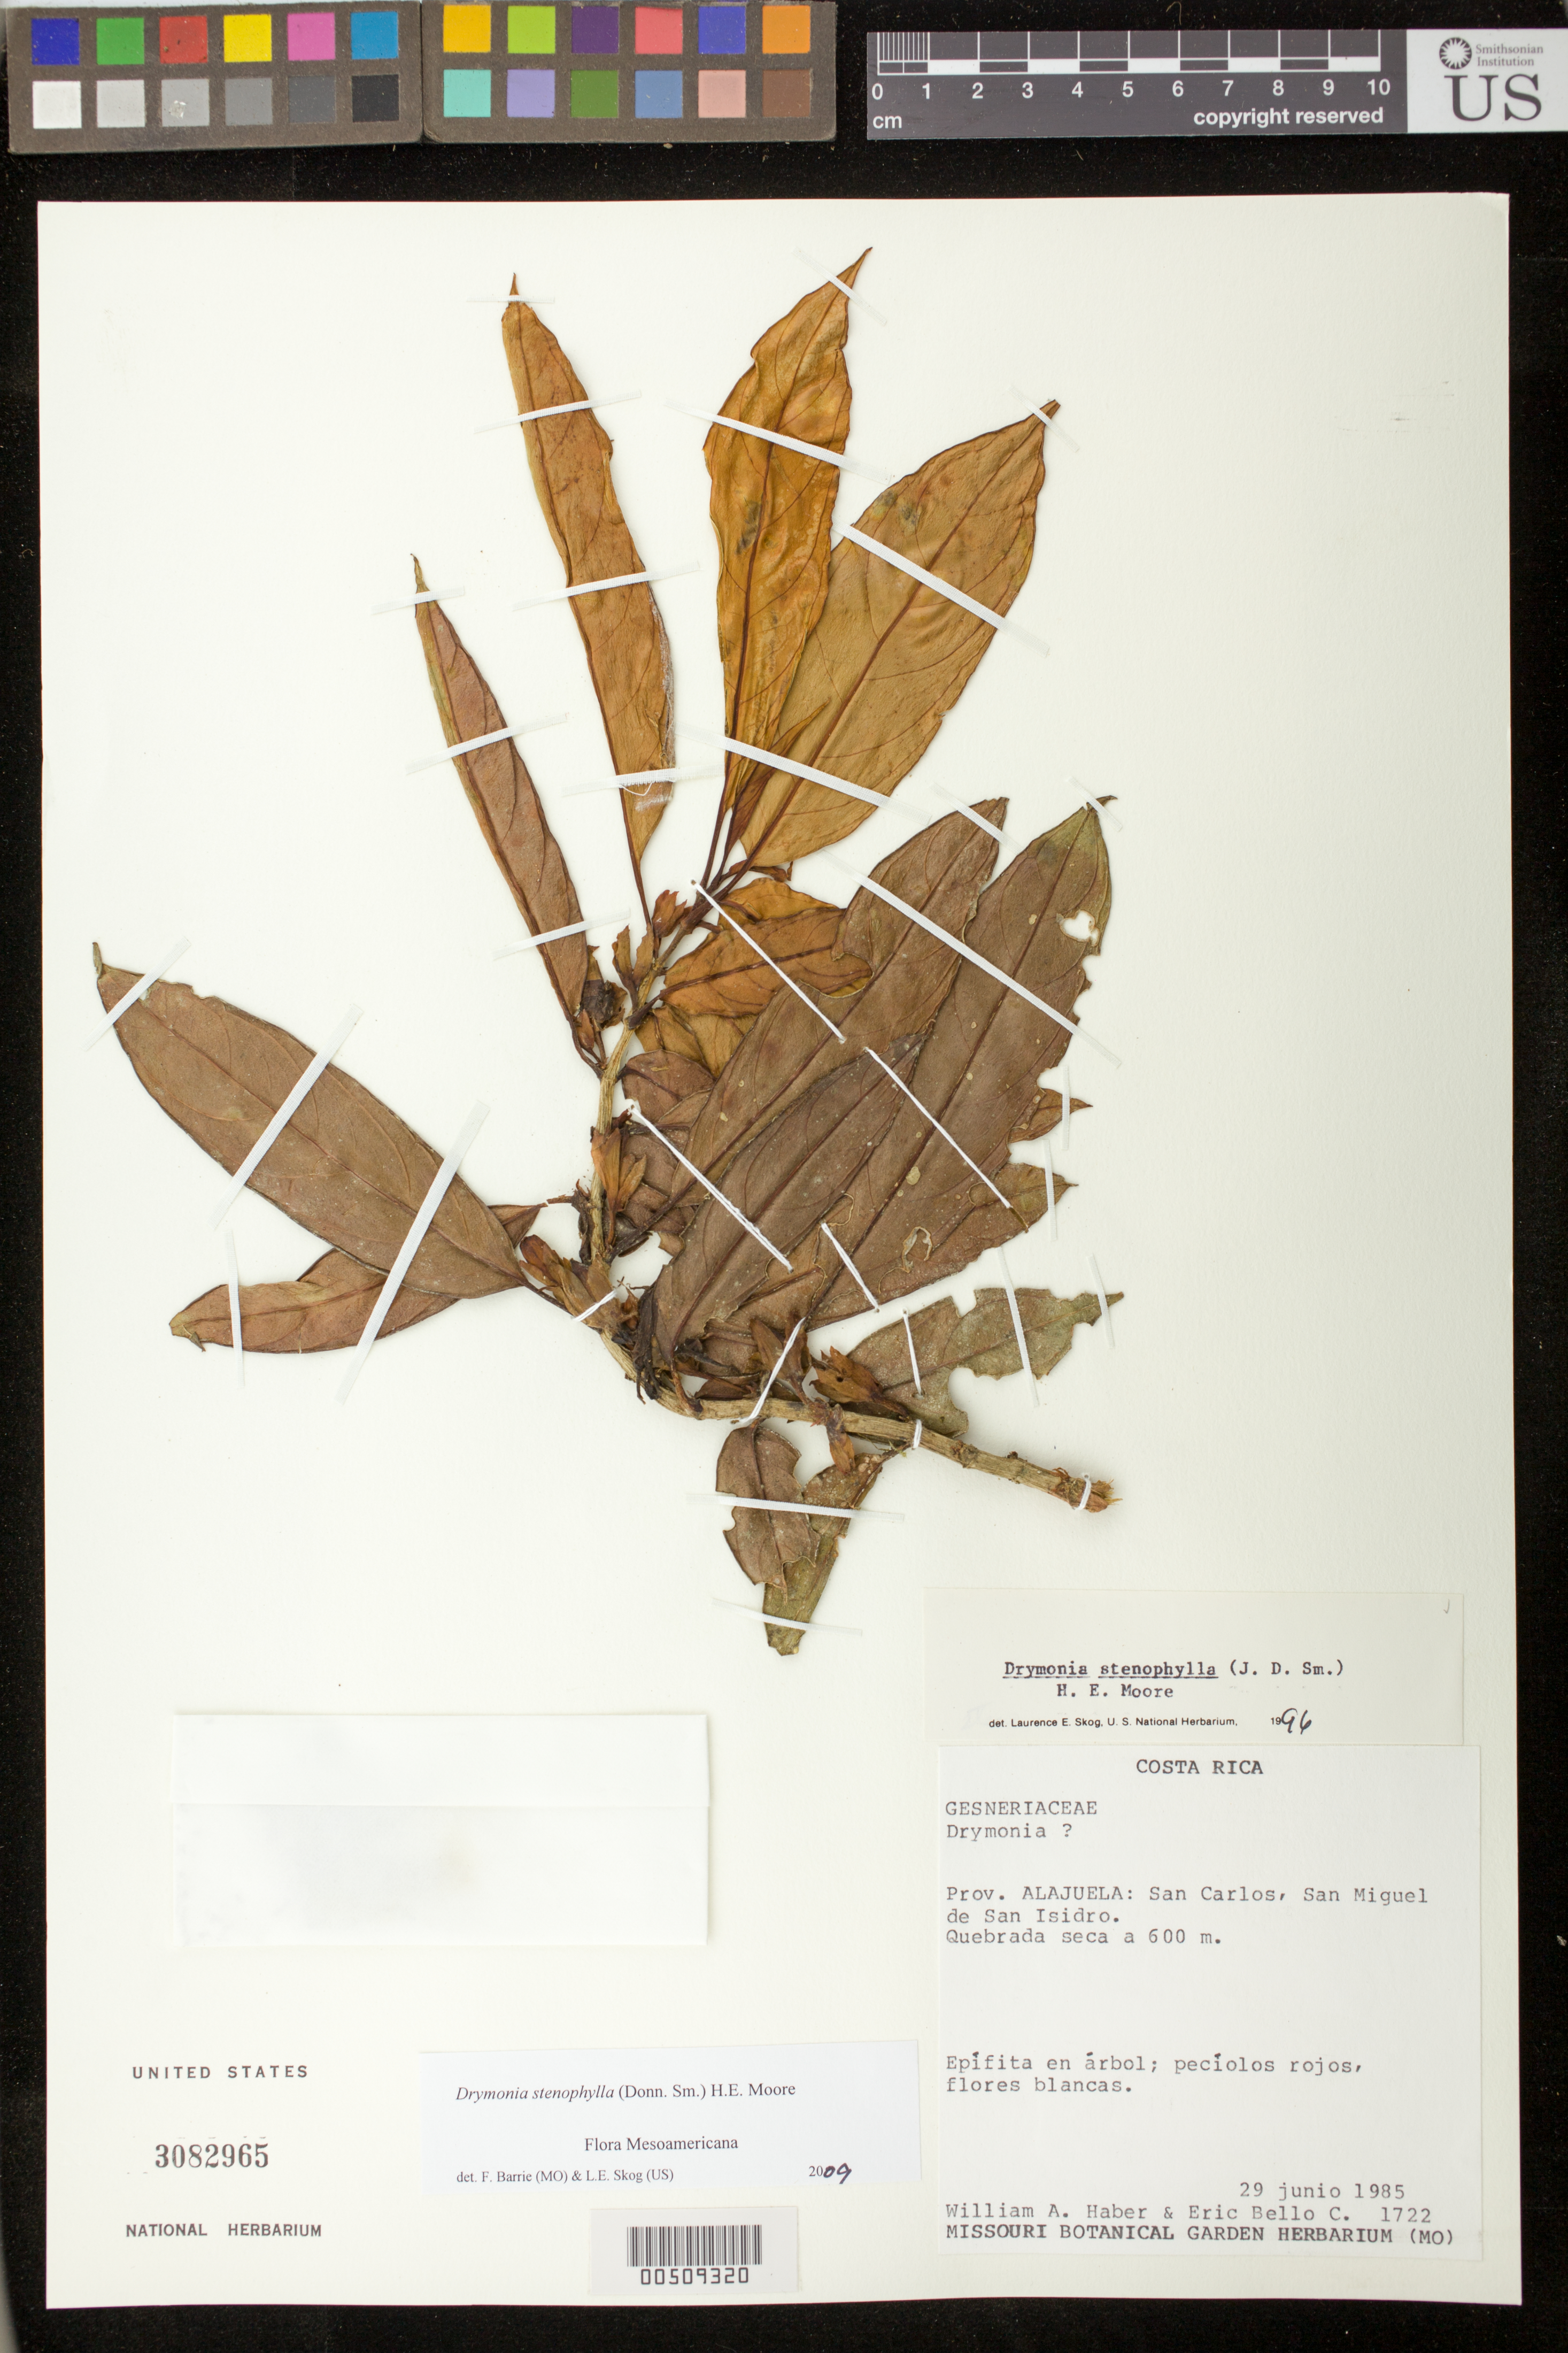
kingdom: Plantae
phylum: Tracheophyta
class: Magnoliopsida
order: Lamiales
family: Gesneriaceae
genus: Drymonia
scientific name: Drymonia stenophylla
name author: (Donn. Sm.) H.E. Moore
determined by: Barrie, F. R.; Skog, Laurence E.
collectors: W. A. Haber & E. Bello C.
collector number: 1722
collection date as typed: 29 Jun 1985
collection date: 1985-06-29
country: Costa Rica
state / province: Alajuela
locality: San Carlos, San Miguel de San Isidro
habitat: Quebrada seca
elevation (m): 600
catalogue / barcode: US 3082965